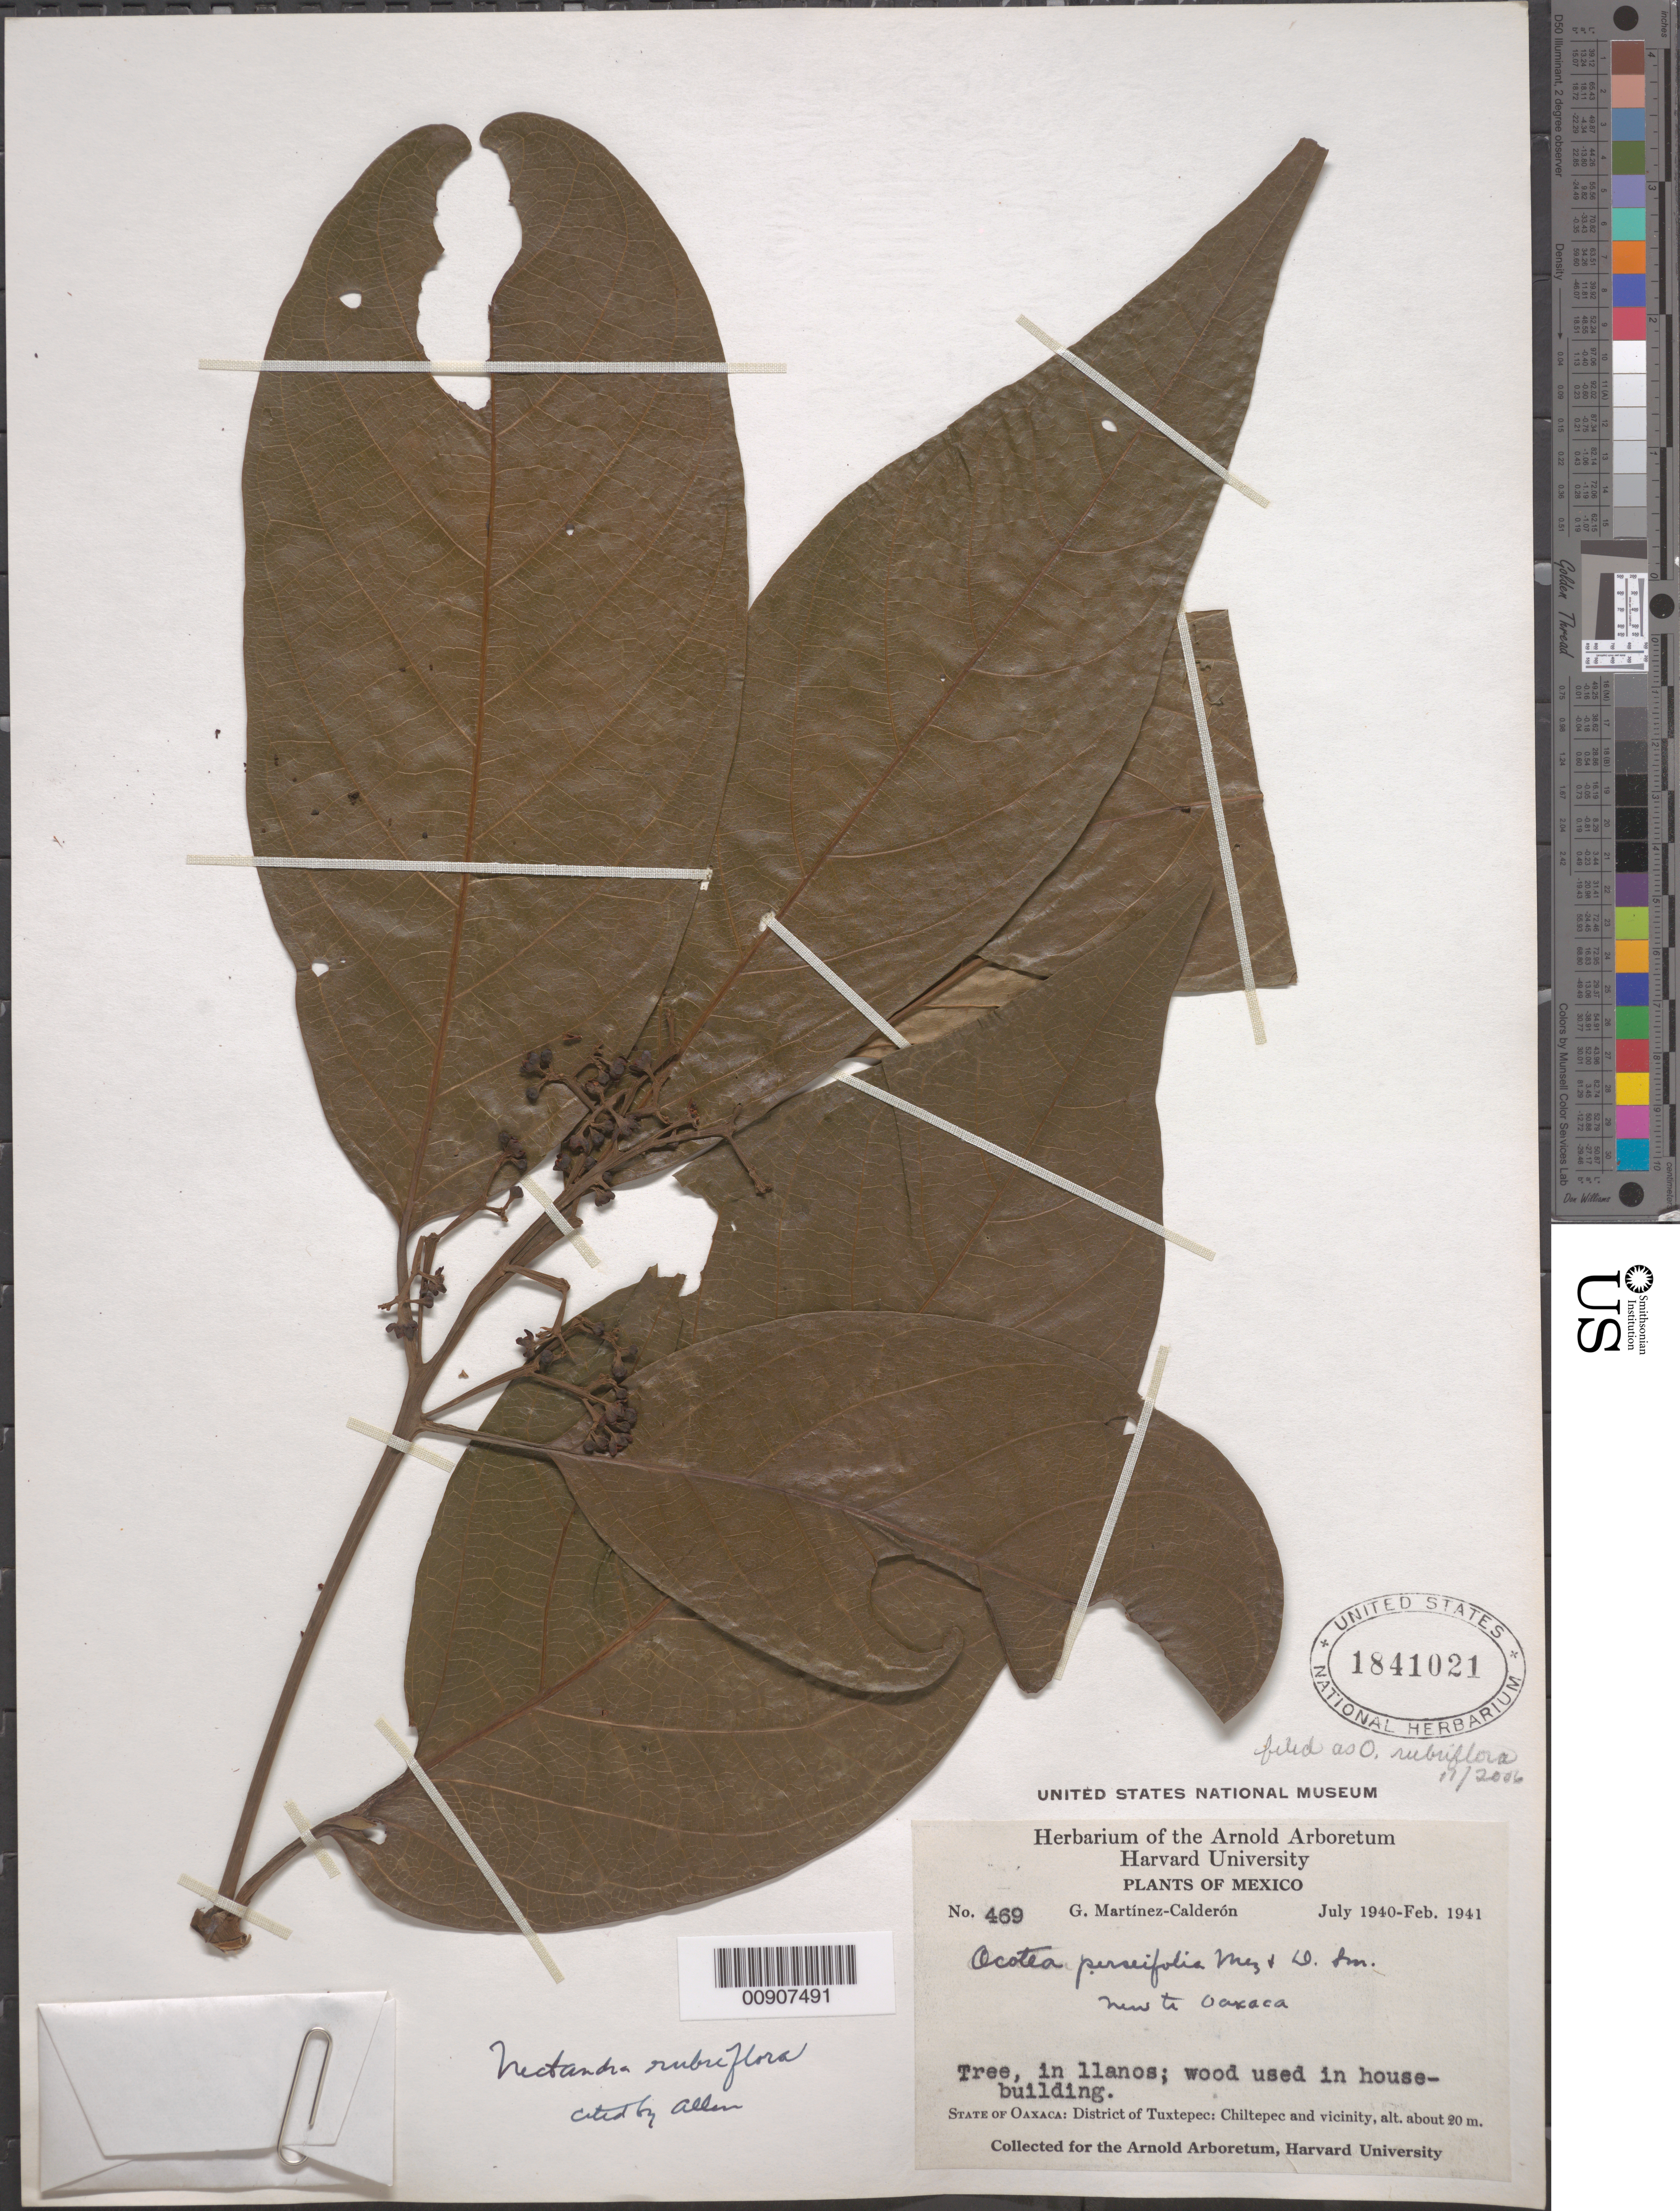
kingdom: Plantae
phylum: Tracheophyta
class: Magnoliopsida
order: Laurales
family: Lauraceae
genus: Ocotea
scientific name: Ocotea rubriflora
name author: Mez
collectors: G. Martinez-C.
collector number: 469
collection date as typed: Jul 1940 to -- Feb 1941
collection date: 1940-07/1941-02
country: Mexico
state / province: Oaxaca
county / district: Tuxtepec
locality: State of Oaxaca: District of Tuxtepec: Chiltepec and vicinity.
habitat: In llanos.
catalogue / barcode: US 1841021